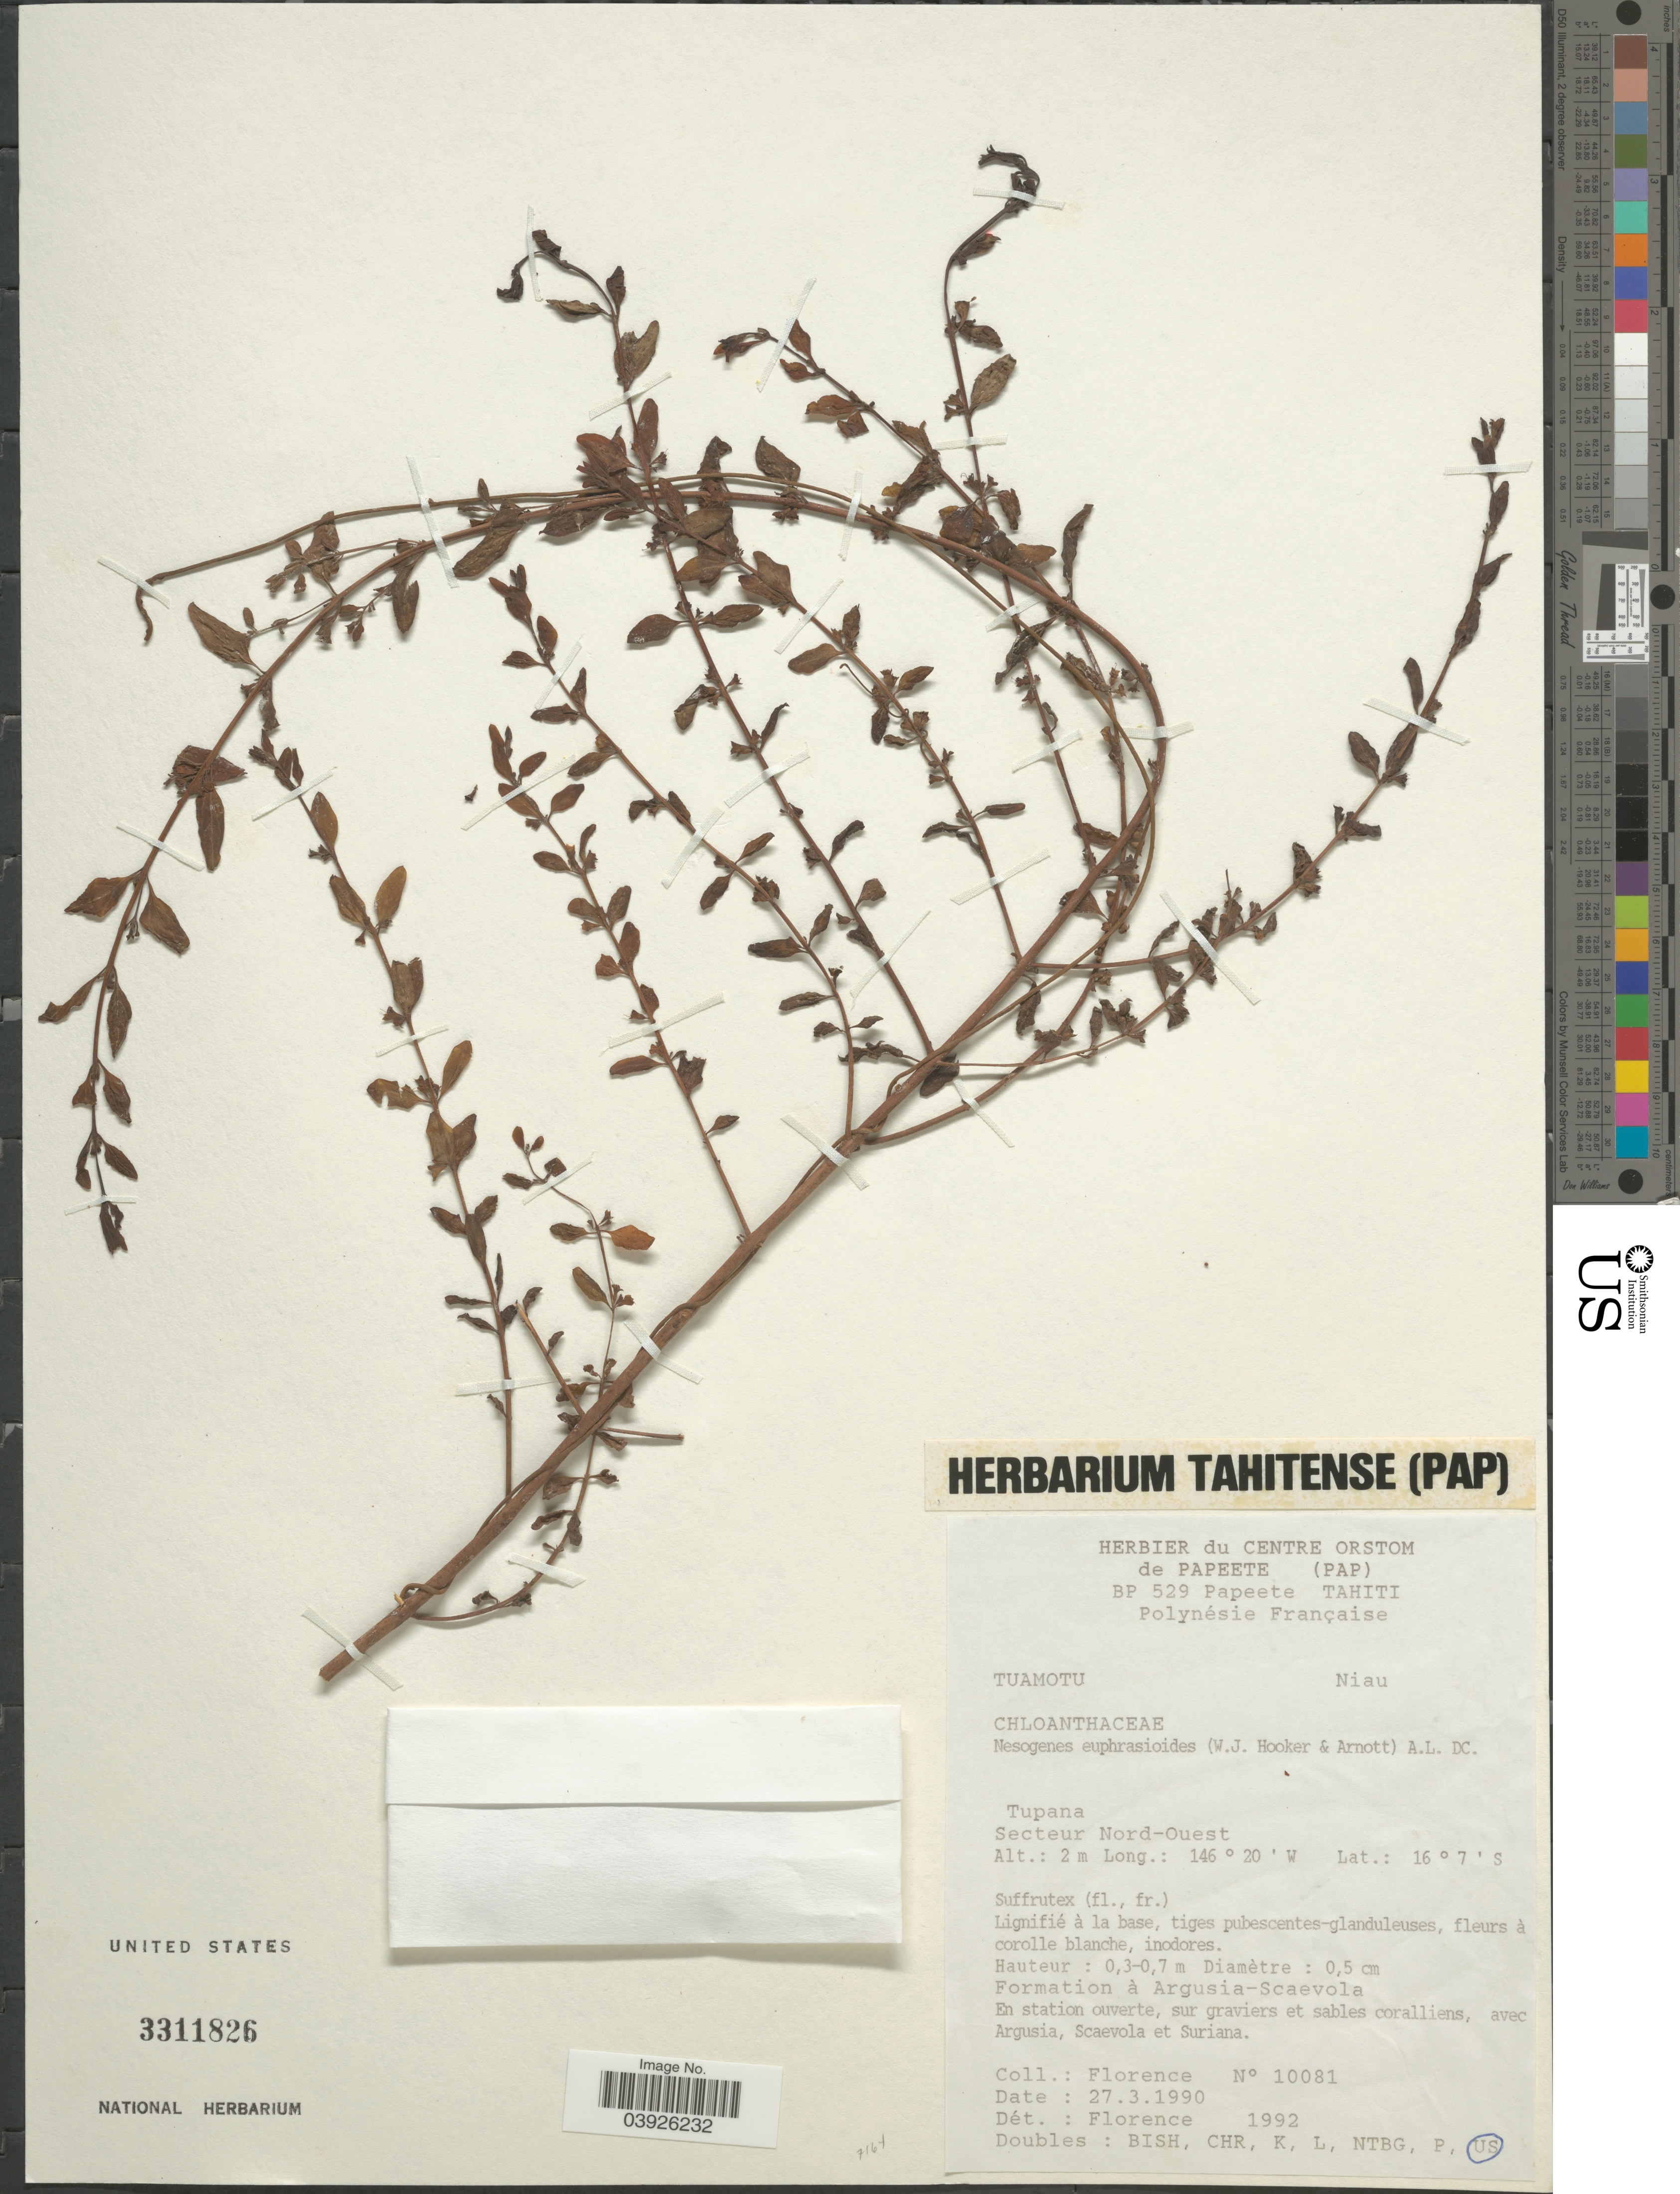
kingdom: Plantae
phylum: Tracheophyta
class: Magnoliopsida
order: Lamiales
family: Orobanchaceae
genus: Nesogenes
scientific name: Nesogenes euphrasioides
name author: (Hook. & Arn.) A. DC.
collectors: -. Florence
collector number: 10081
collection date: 1990-03-27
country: French Polynesia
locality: Tupana. Secteut Nord-Ouest.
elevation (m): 2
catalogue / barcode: US 3311826